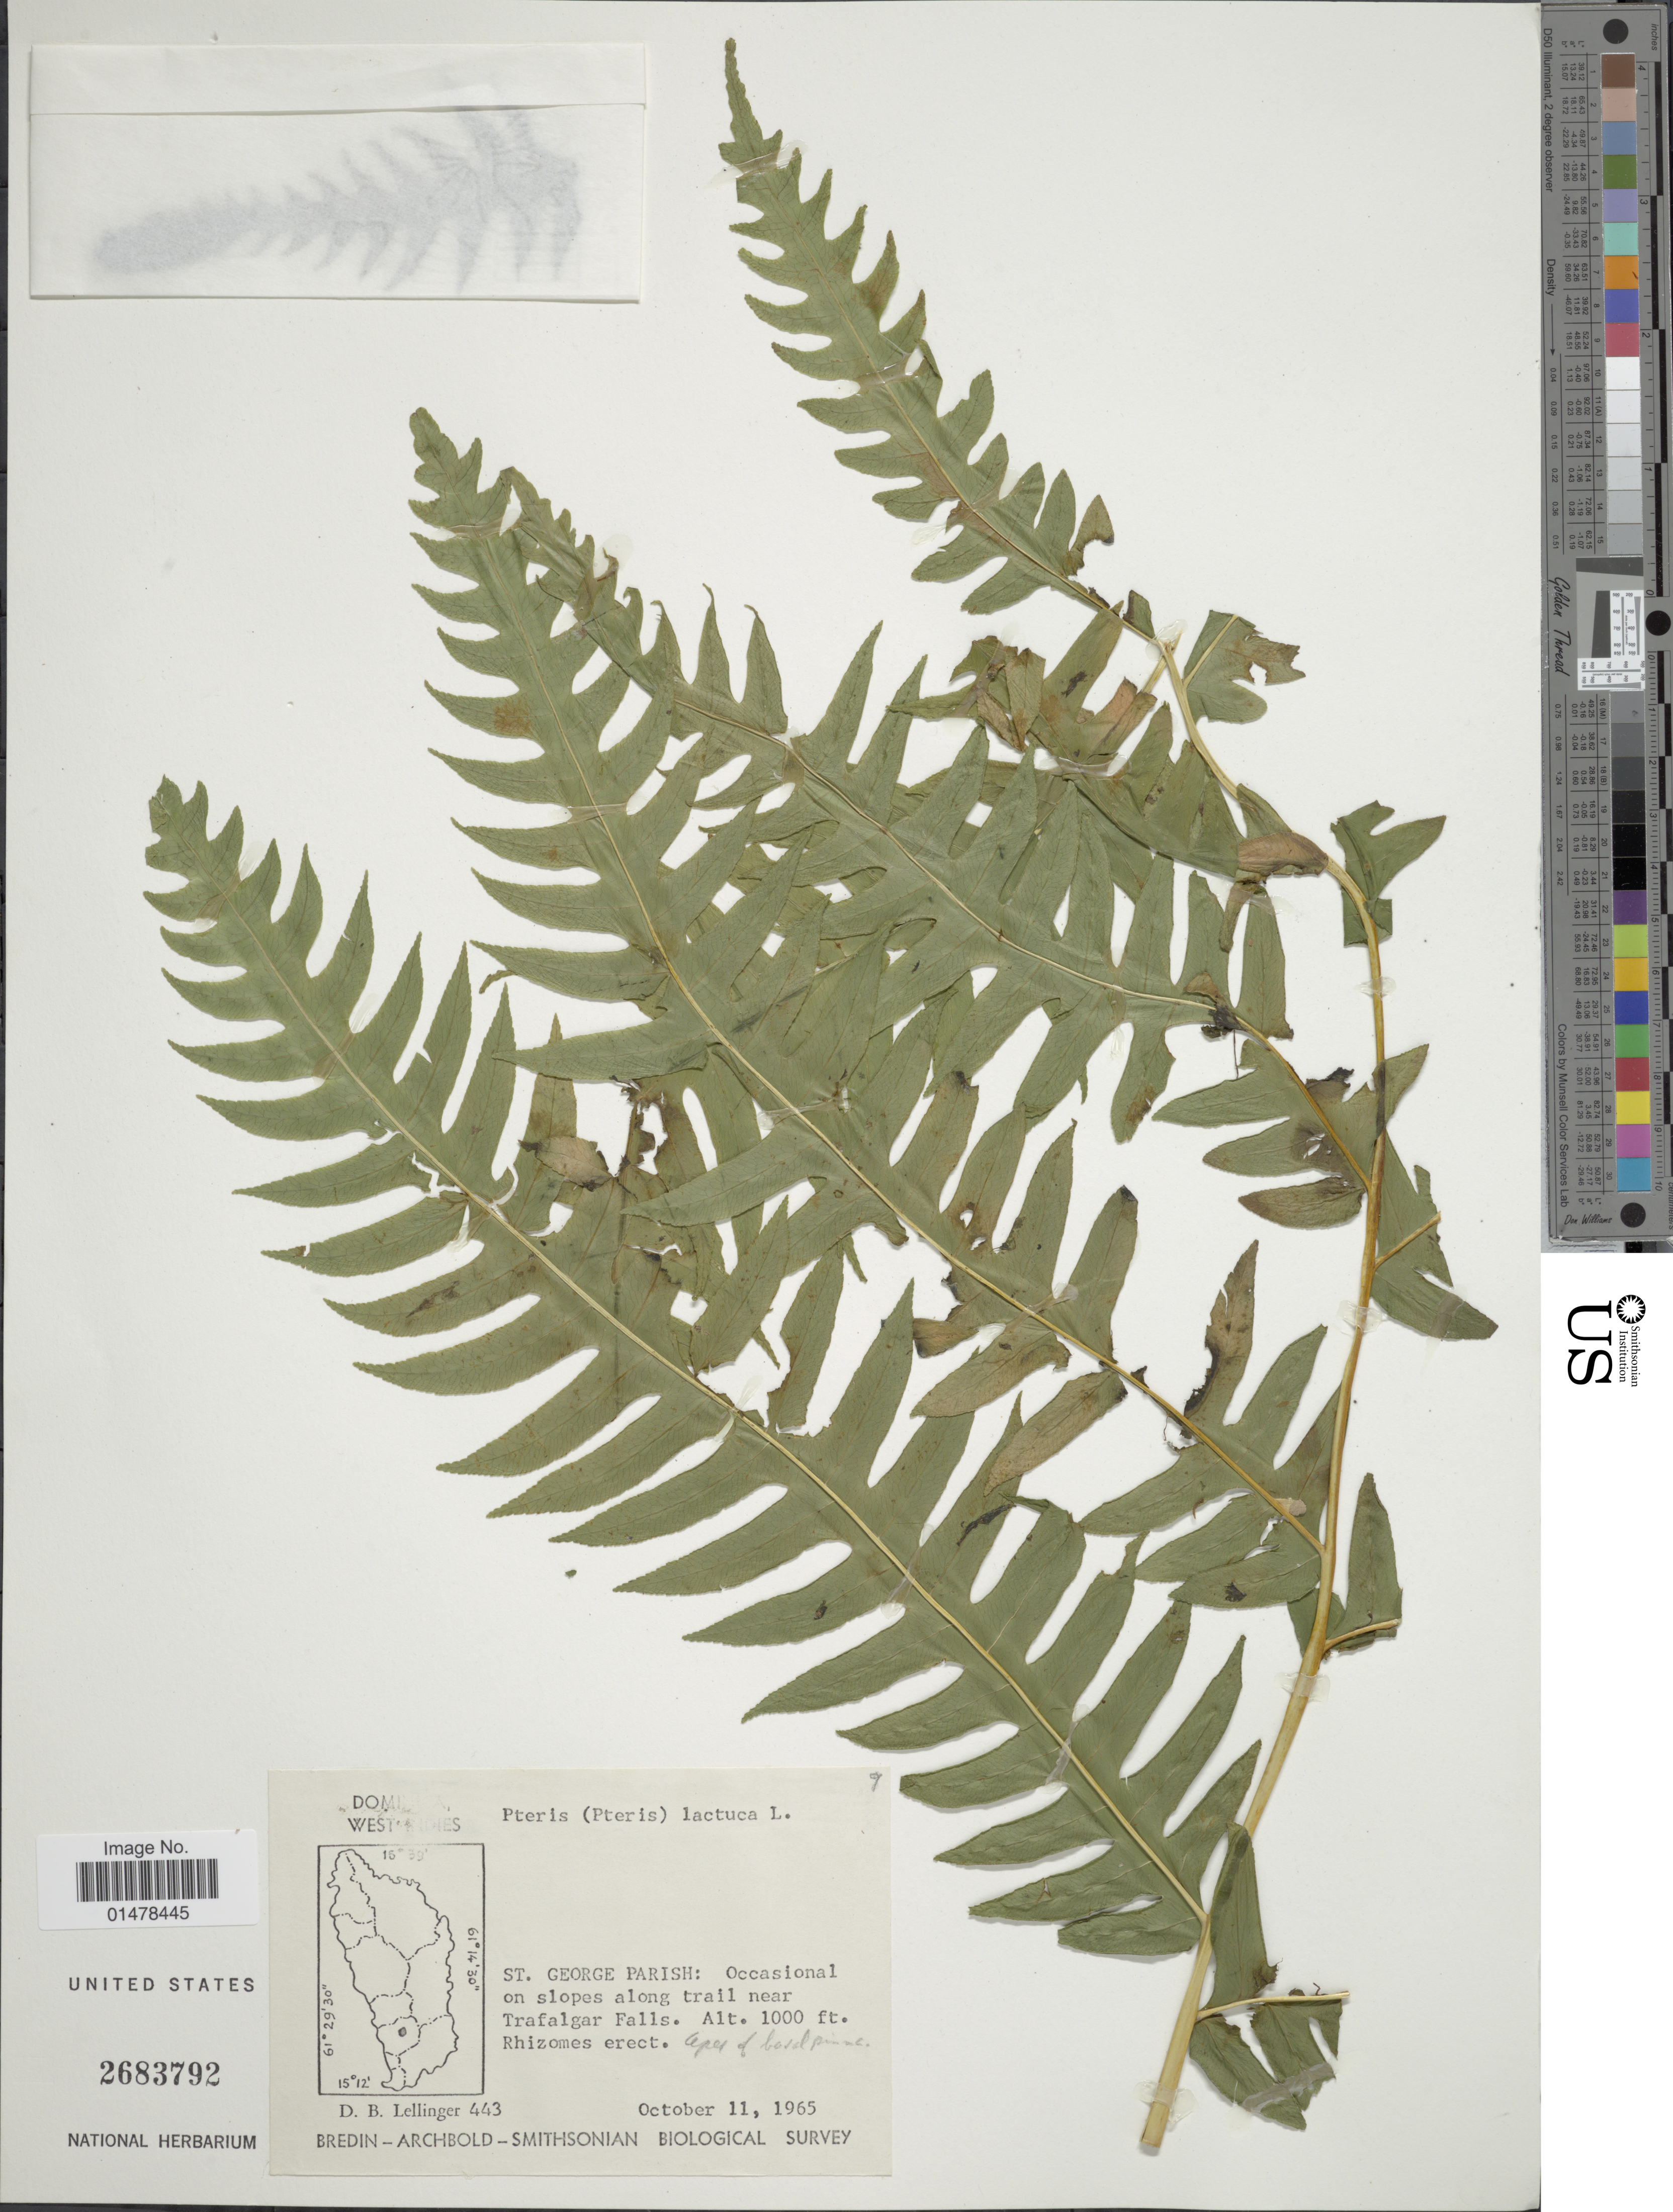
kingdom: Plantae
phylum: Tracheophyta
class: Polypodiopsida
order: Polypodiales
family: Pteridaceae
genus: Pteris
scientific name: Pteris arborea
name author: L.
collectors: D. B. Lellinger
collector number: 443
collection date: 1965-10-11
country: Dominica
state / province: St. Joseph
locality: Dominica, West Indies, St. George parish: occasional on slopes along trail near Trafalgar Falls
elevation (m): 305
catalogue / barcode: US 2683792